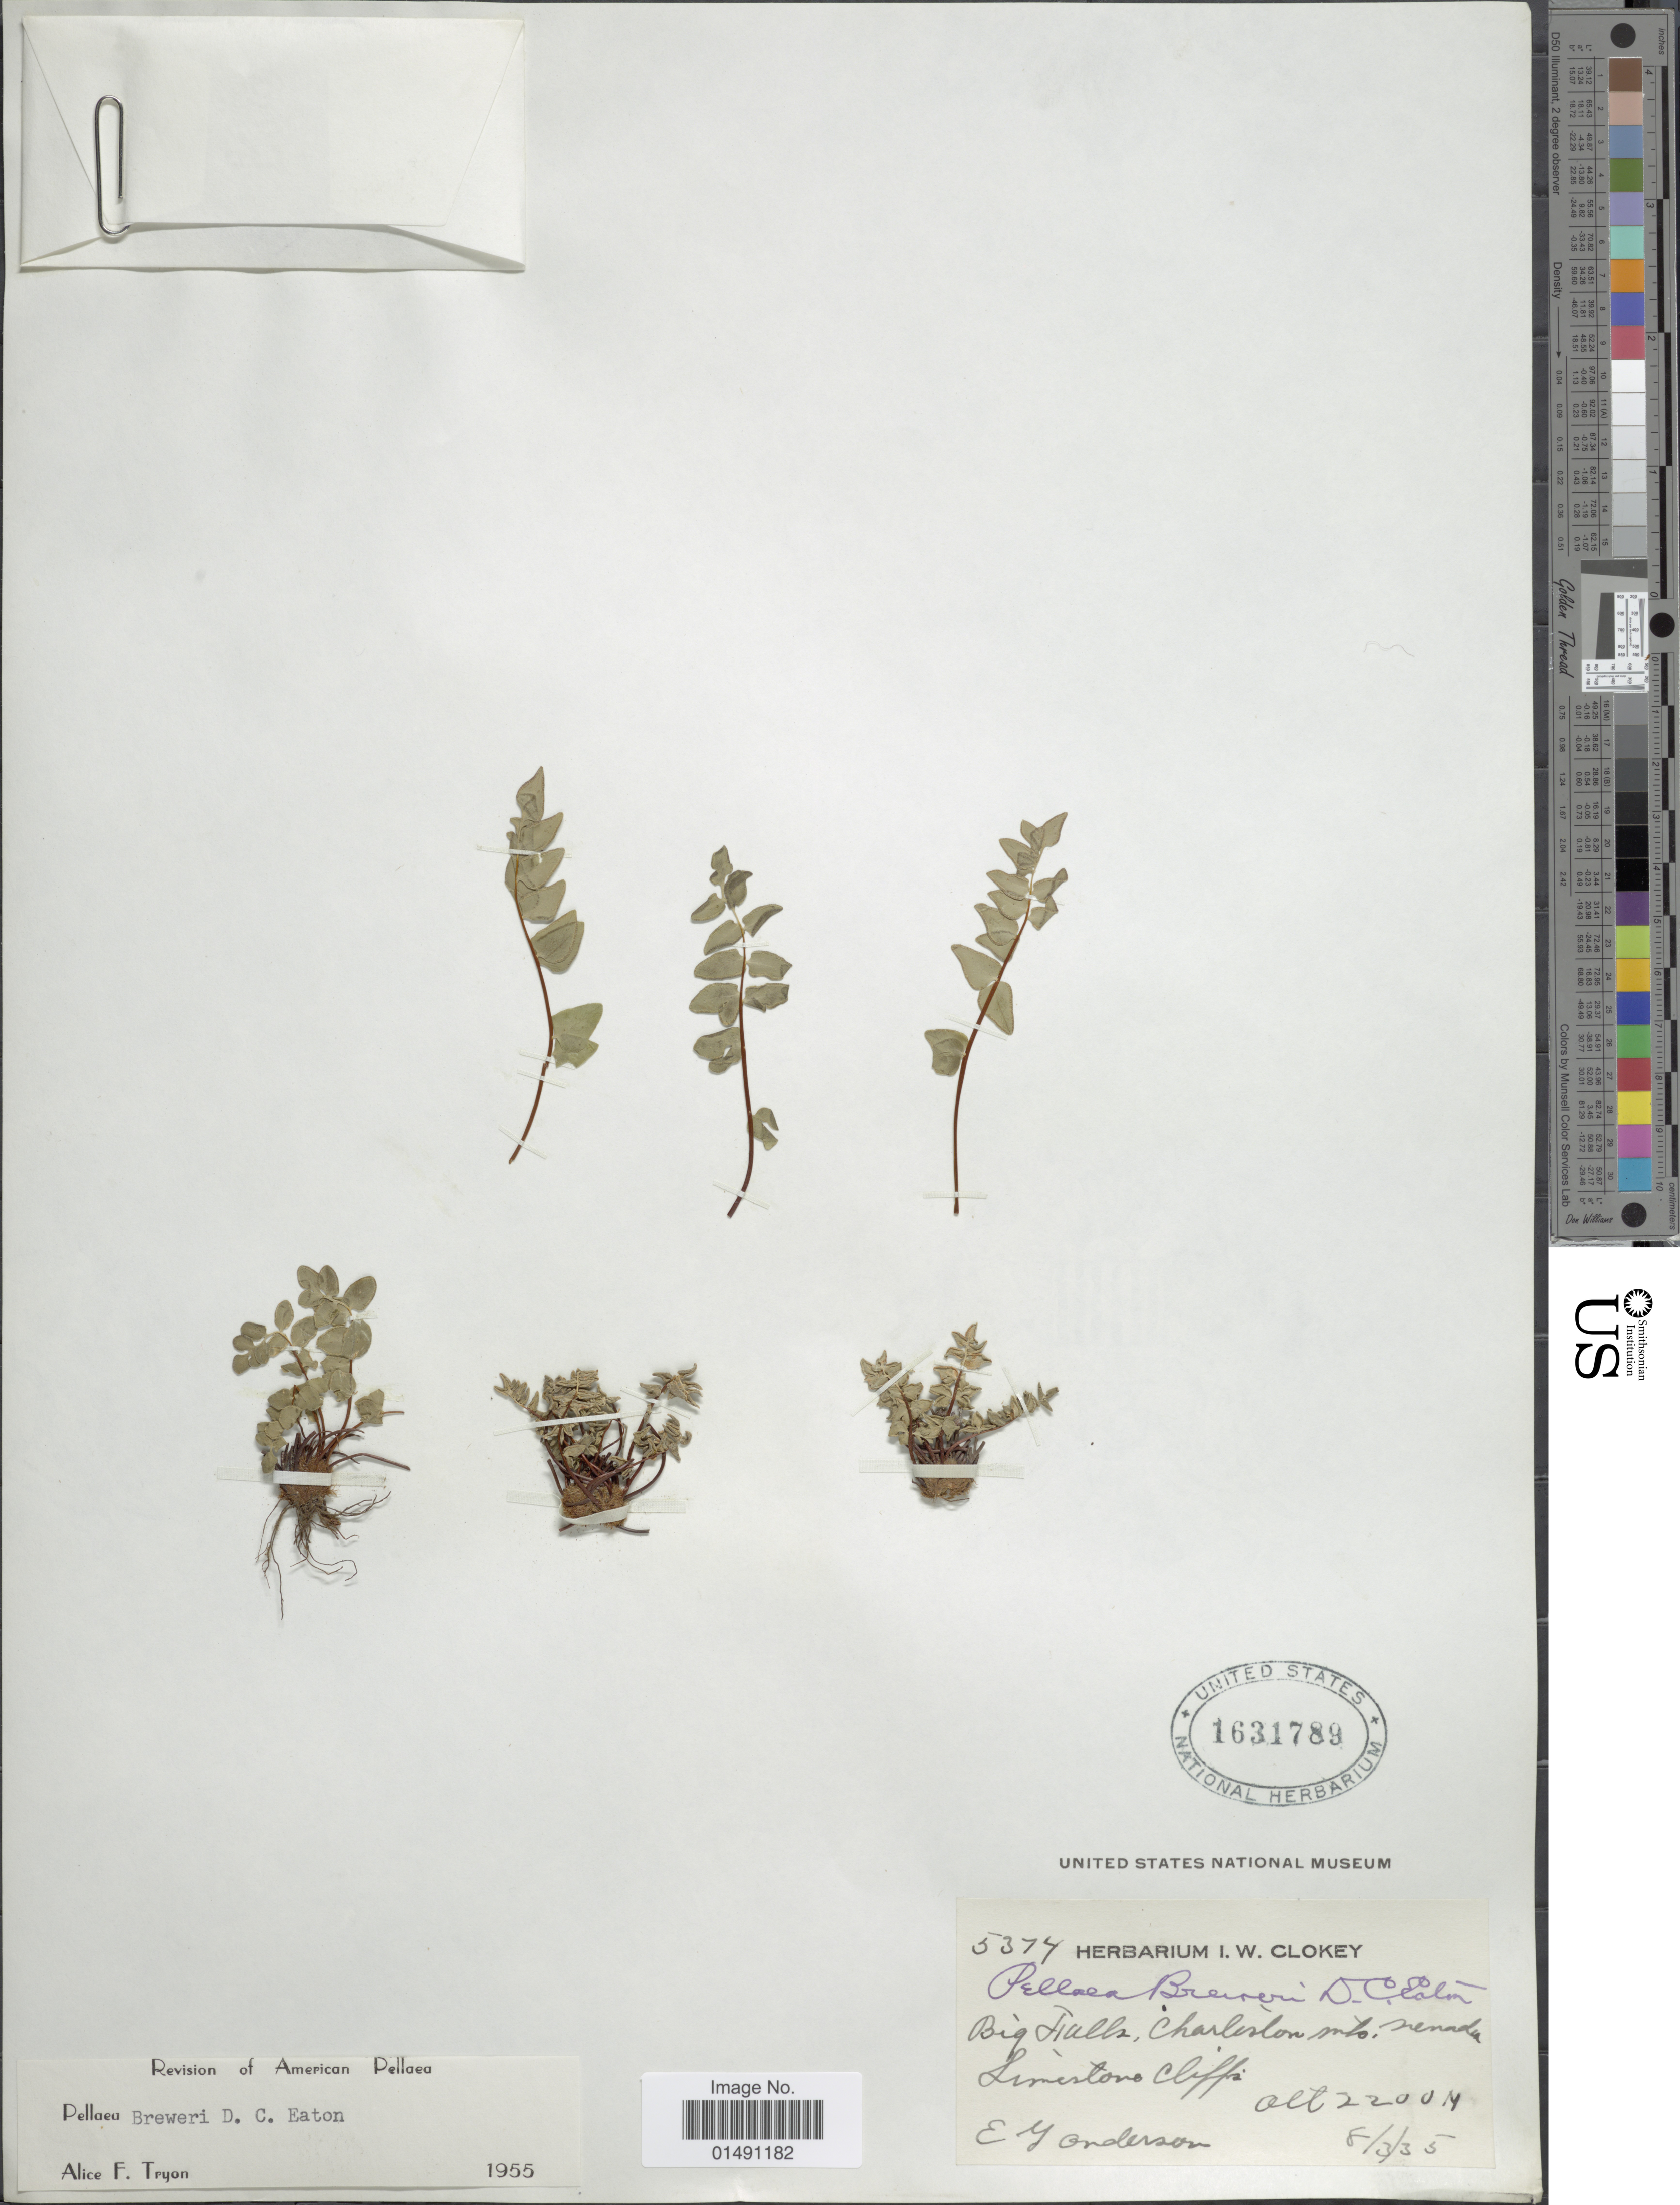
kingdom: Plantae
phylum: Tracheophyta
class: Polypodiopsida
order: Polypodiales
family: Pteridaceae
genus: Pellaea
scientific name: Pellaea breweri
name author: D.C. Eaton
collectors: E. G. Anderson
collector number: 5374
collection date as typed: Transcribed d/m/y: 8/3/35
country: United States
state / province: Nevada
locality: Big Falls, Charleston Mts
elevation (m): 2200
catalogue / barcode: US 1631789